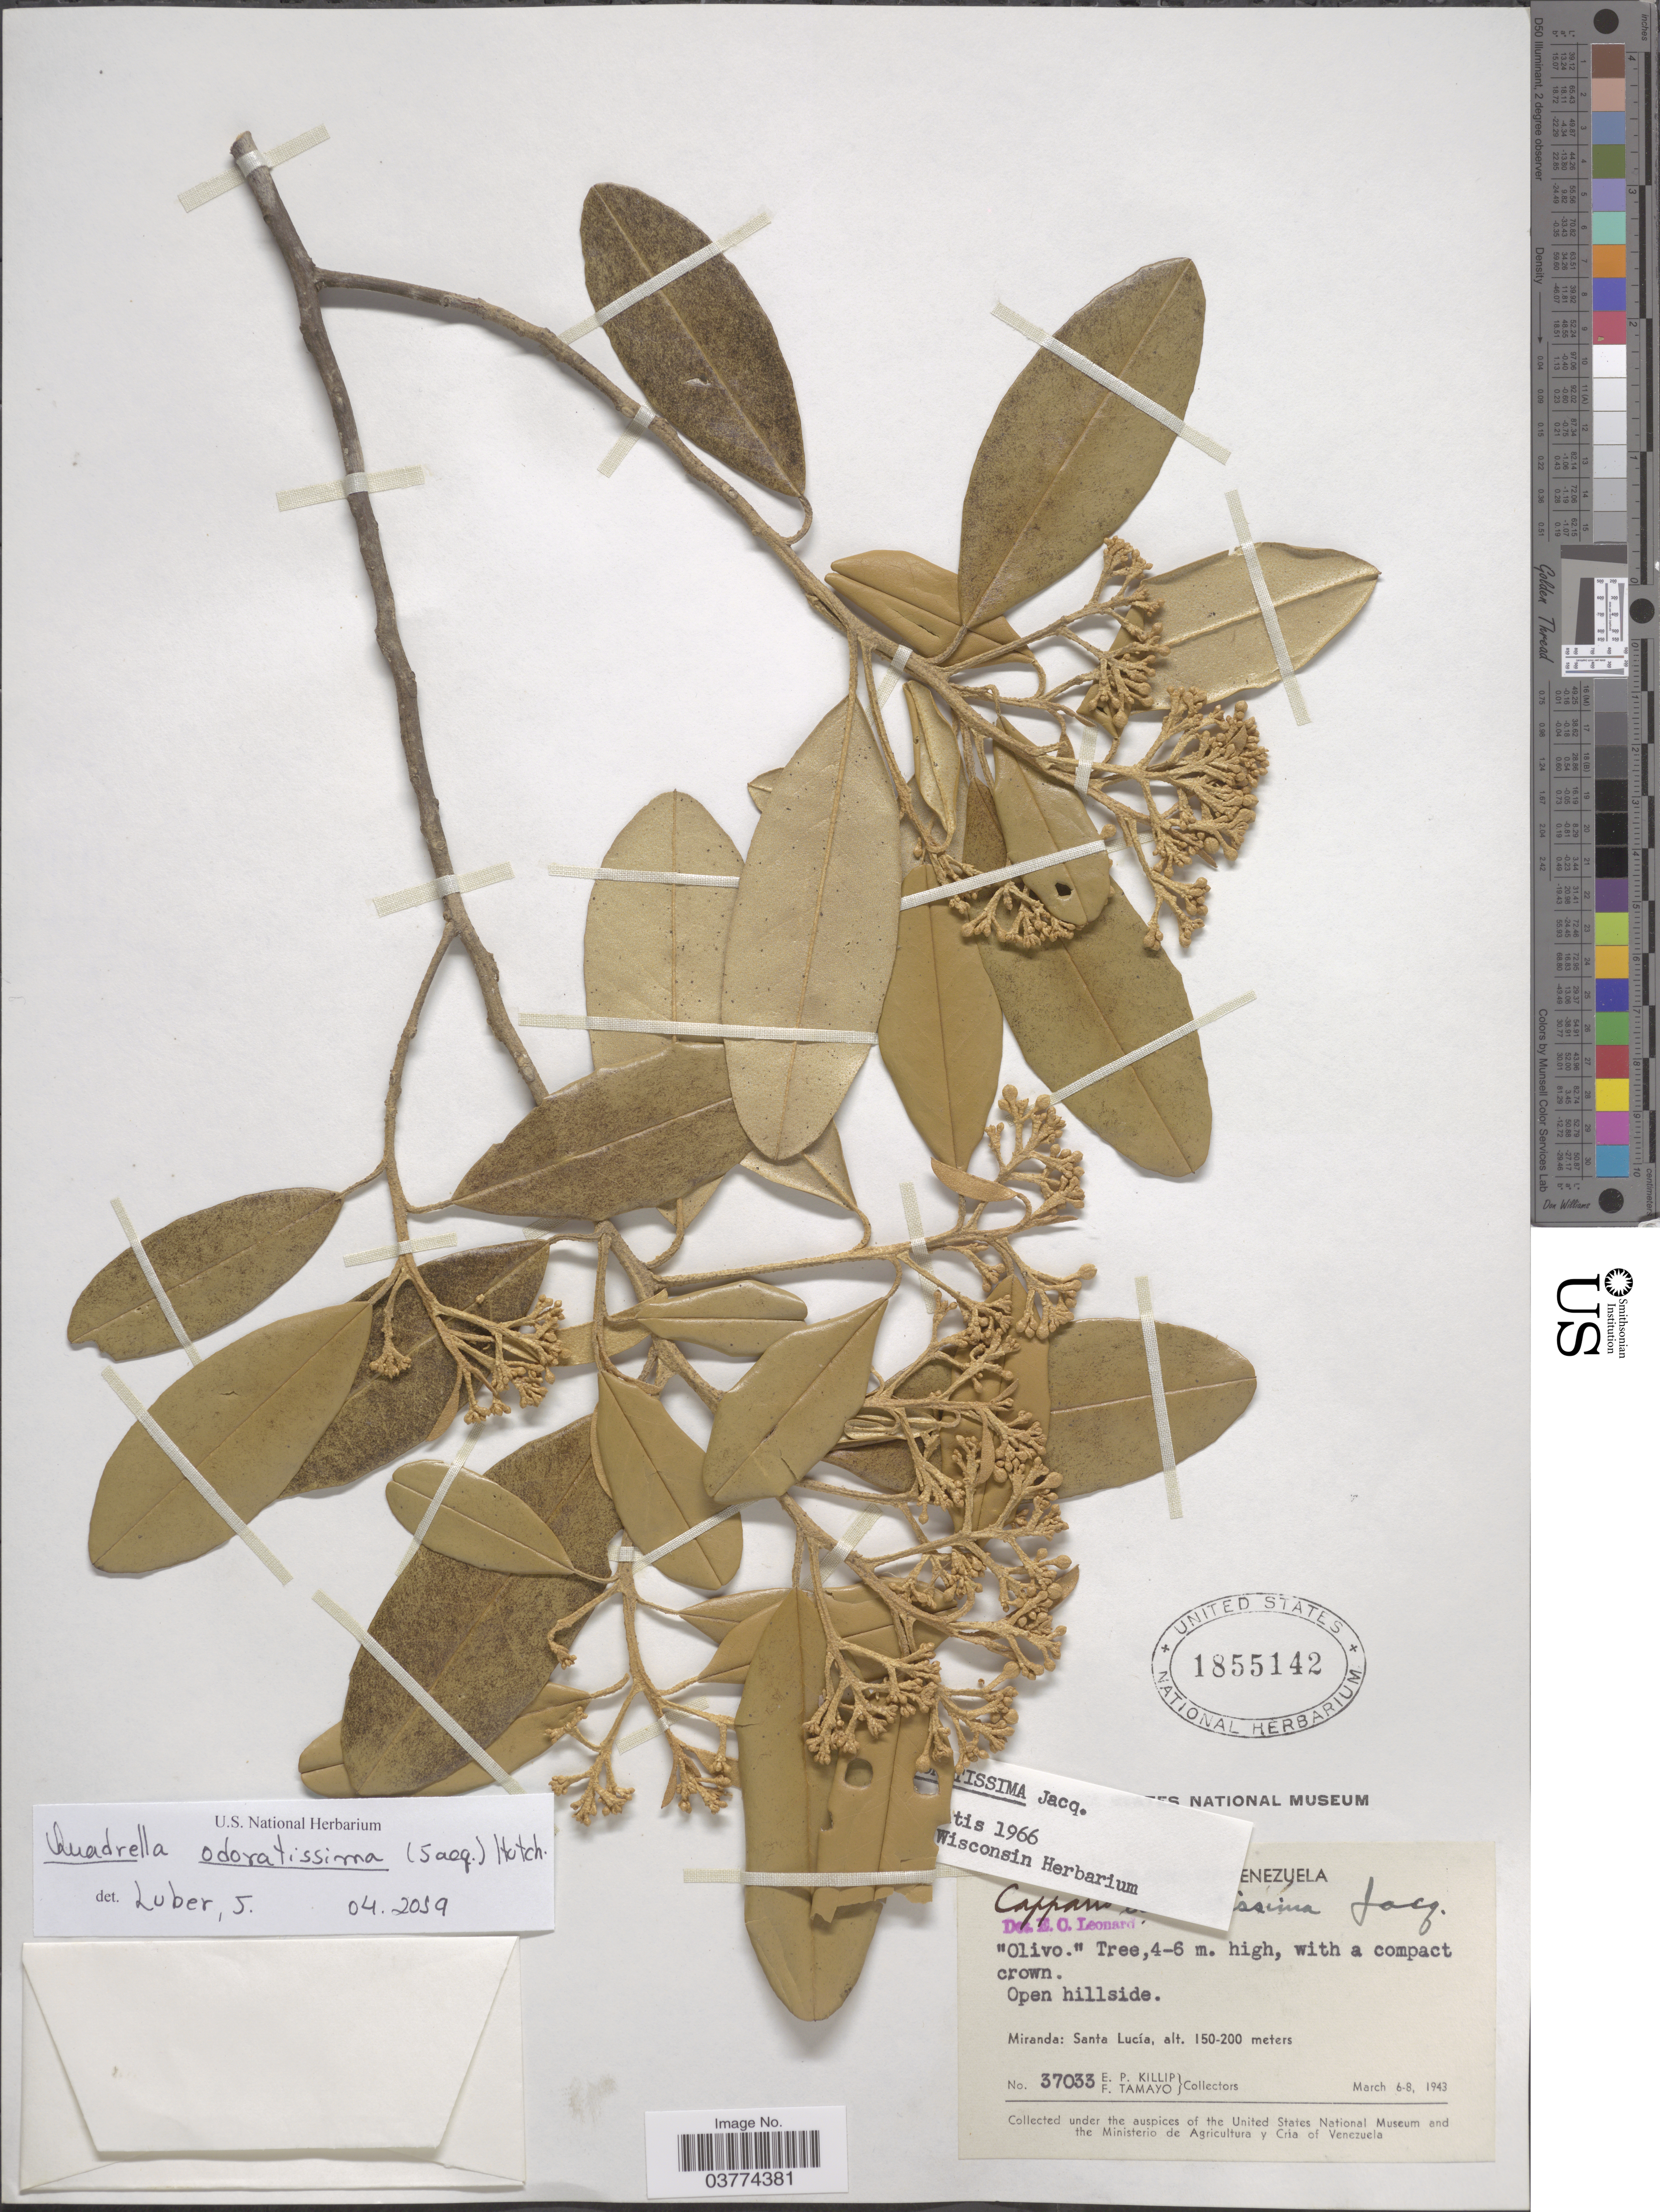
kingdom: Plantae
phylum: Tracheophyta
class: Magnoliopsida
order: Brassicales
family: Capparaceae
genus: Quadrella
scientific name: Quadrella odoratissima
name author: (Jacq.) Hutch.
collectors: E. P. Killip & F. Tamayo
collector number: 37033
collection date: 1943-03-06/1943-03-08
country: Venezuela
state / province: Miranda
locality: Santa Lucía.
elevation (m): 150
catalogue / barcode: US 1855142